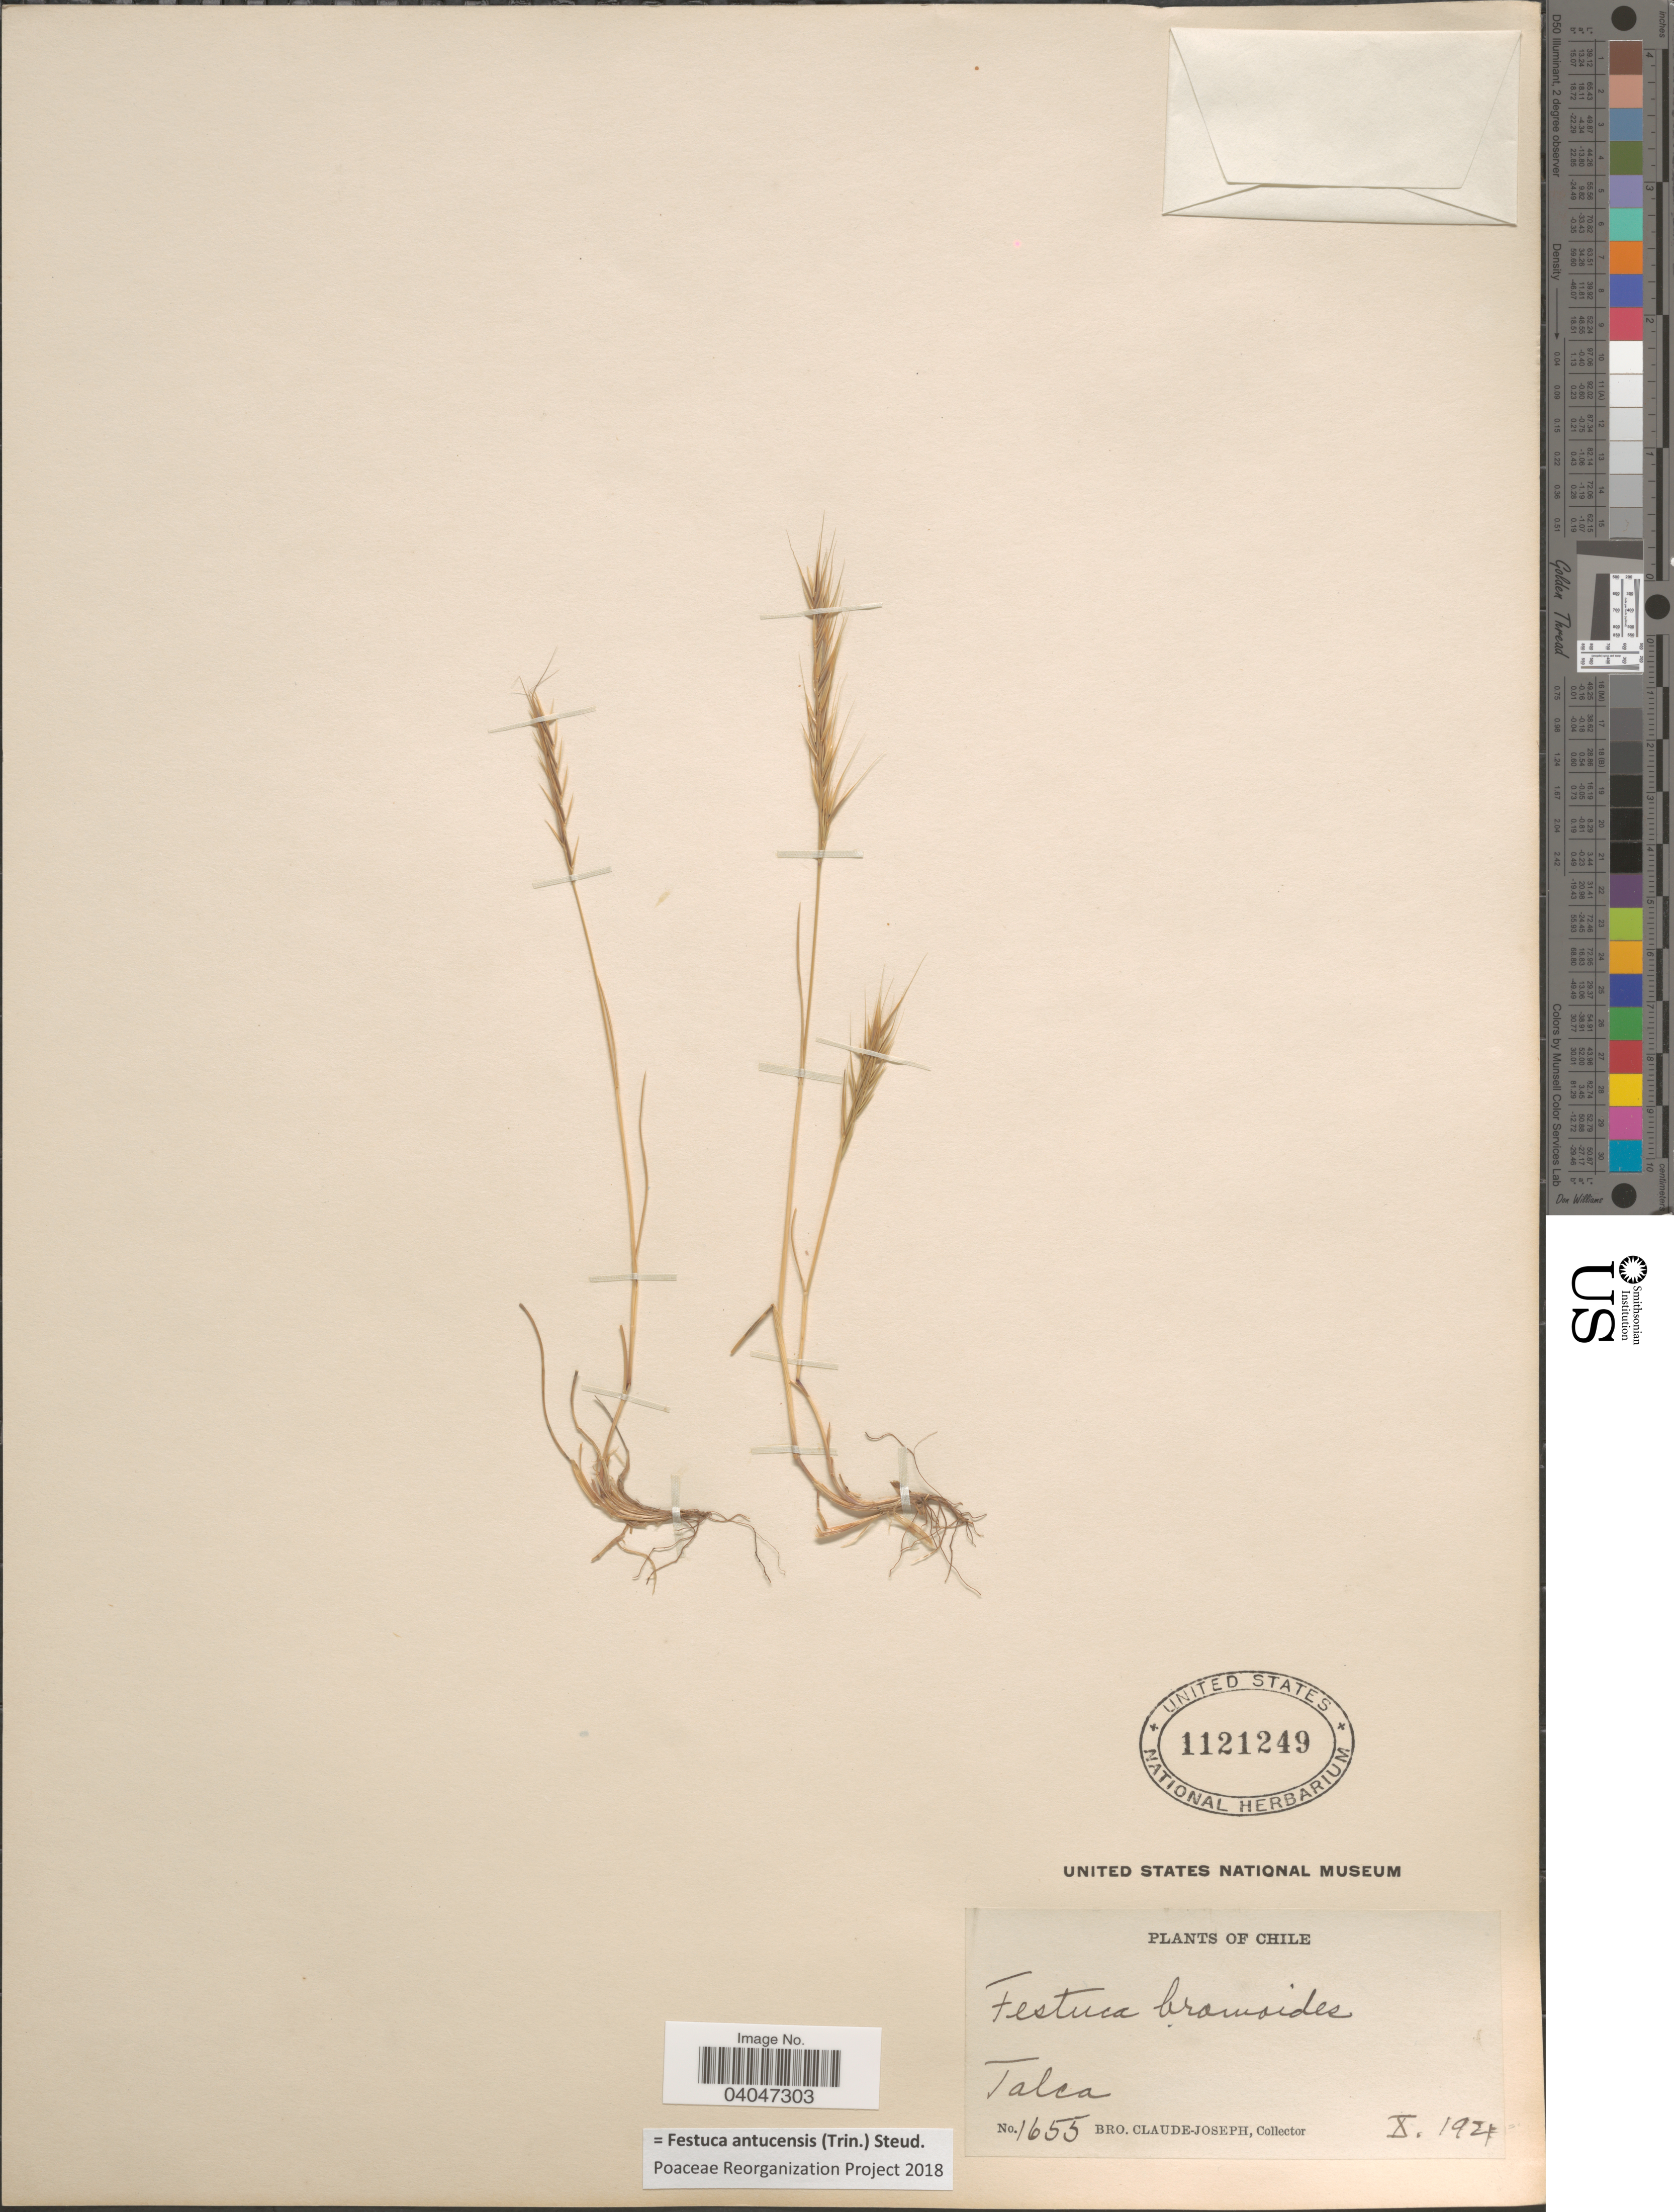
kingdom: Plantae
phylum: Tracheophyta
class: Liliopsida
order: Poales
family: Poaceae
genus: Festuca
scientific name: Festuca antucensis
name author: (Trin.) Steud.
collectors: Bro. Claude-Joseph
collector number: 1655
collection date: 1921-10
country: Chile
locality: Talca.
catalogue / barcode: US 1121249